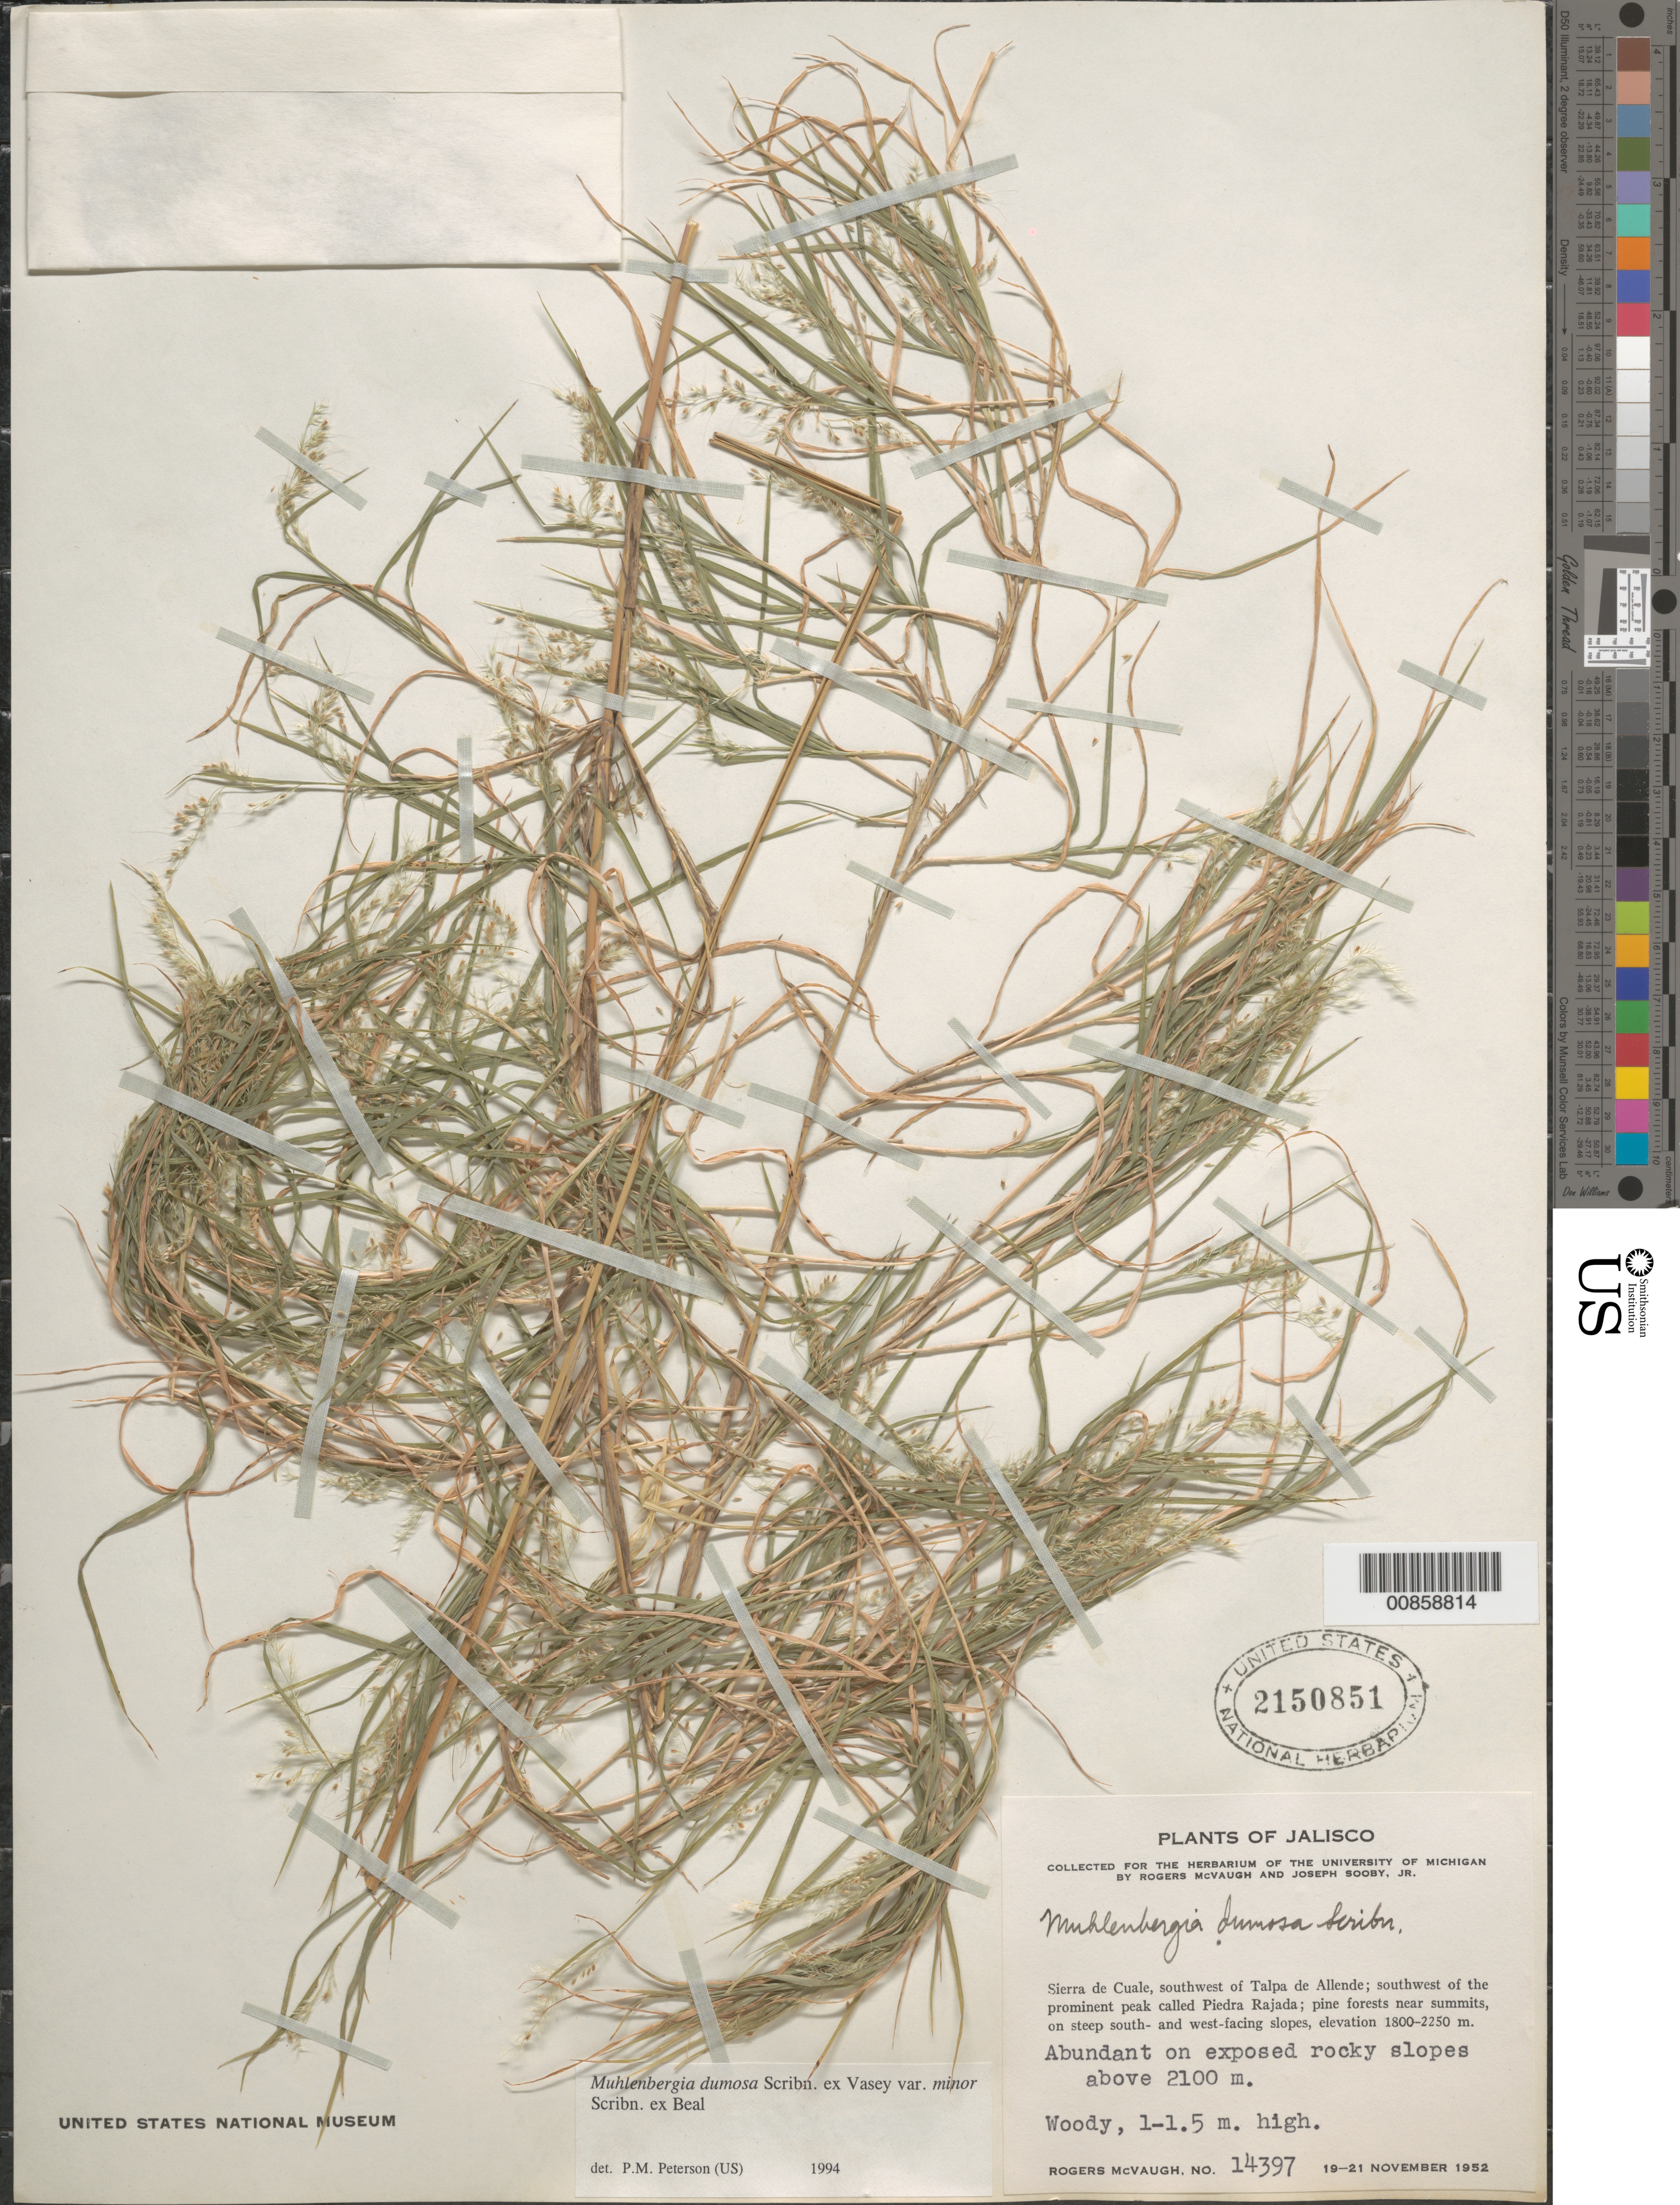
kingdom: Plantae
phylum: Tracheophyta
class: Liliopsida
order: Poales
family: Poaceae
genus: Muhlenbergia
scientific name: Muhlenbergia dumosa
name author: Scribn. ex Vasey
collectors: R. McVaugh & J. Sooby Jr.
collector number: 14397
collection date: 1952-11-19/1952-11-21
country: Mexico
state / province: Jalisco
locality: Sierra de Cuale, southwest of Talpa de Allende; southwest of the prominent peak called Piedra Rajada; pine forests near summits, on steep south- and west-facing slopes.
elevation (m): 2100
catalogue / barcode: US 2150851